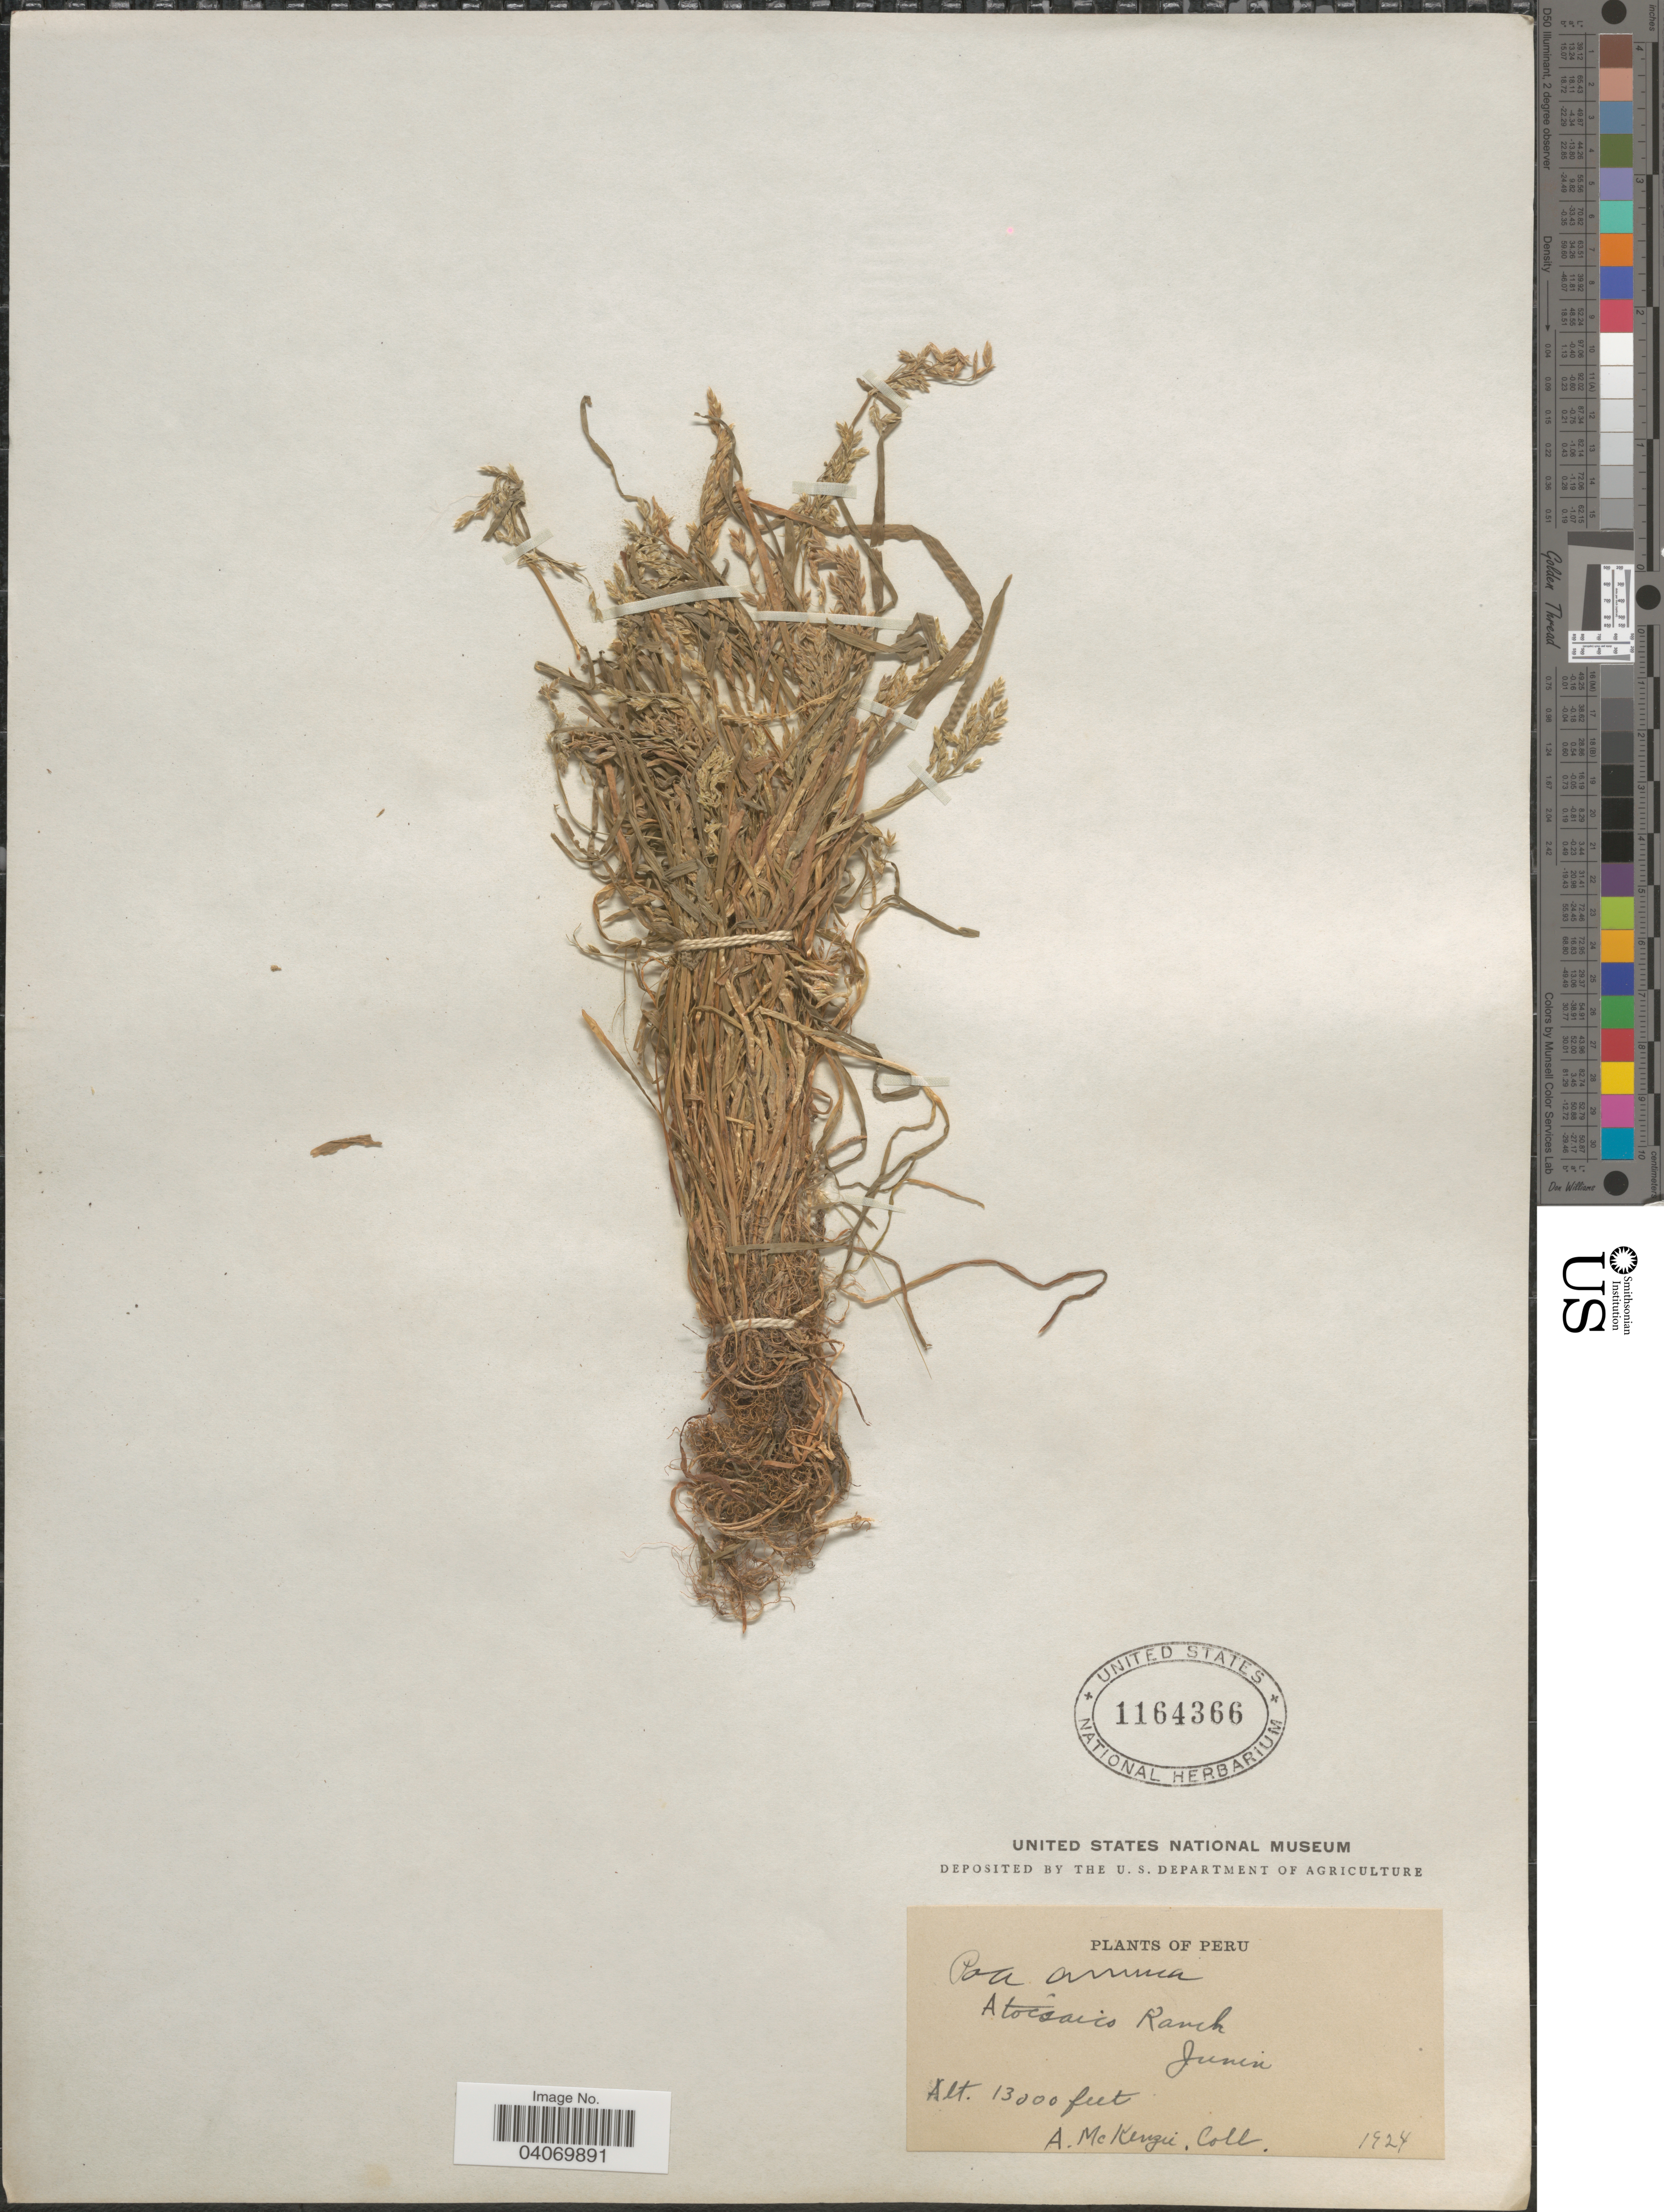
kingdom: Plantae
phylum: Tracheophyta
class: Liliopsida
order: Poales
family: Poaceae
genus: Poa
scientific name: Poa annua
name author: L.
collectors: A. Mckenzie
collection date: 1924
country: Peru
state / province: Junín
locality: Atocsaico Ranch.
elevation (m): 3962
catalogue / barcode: US 1164366